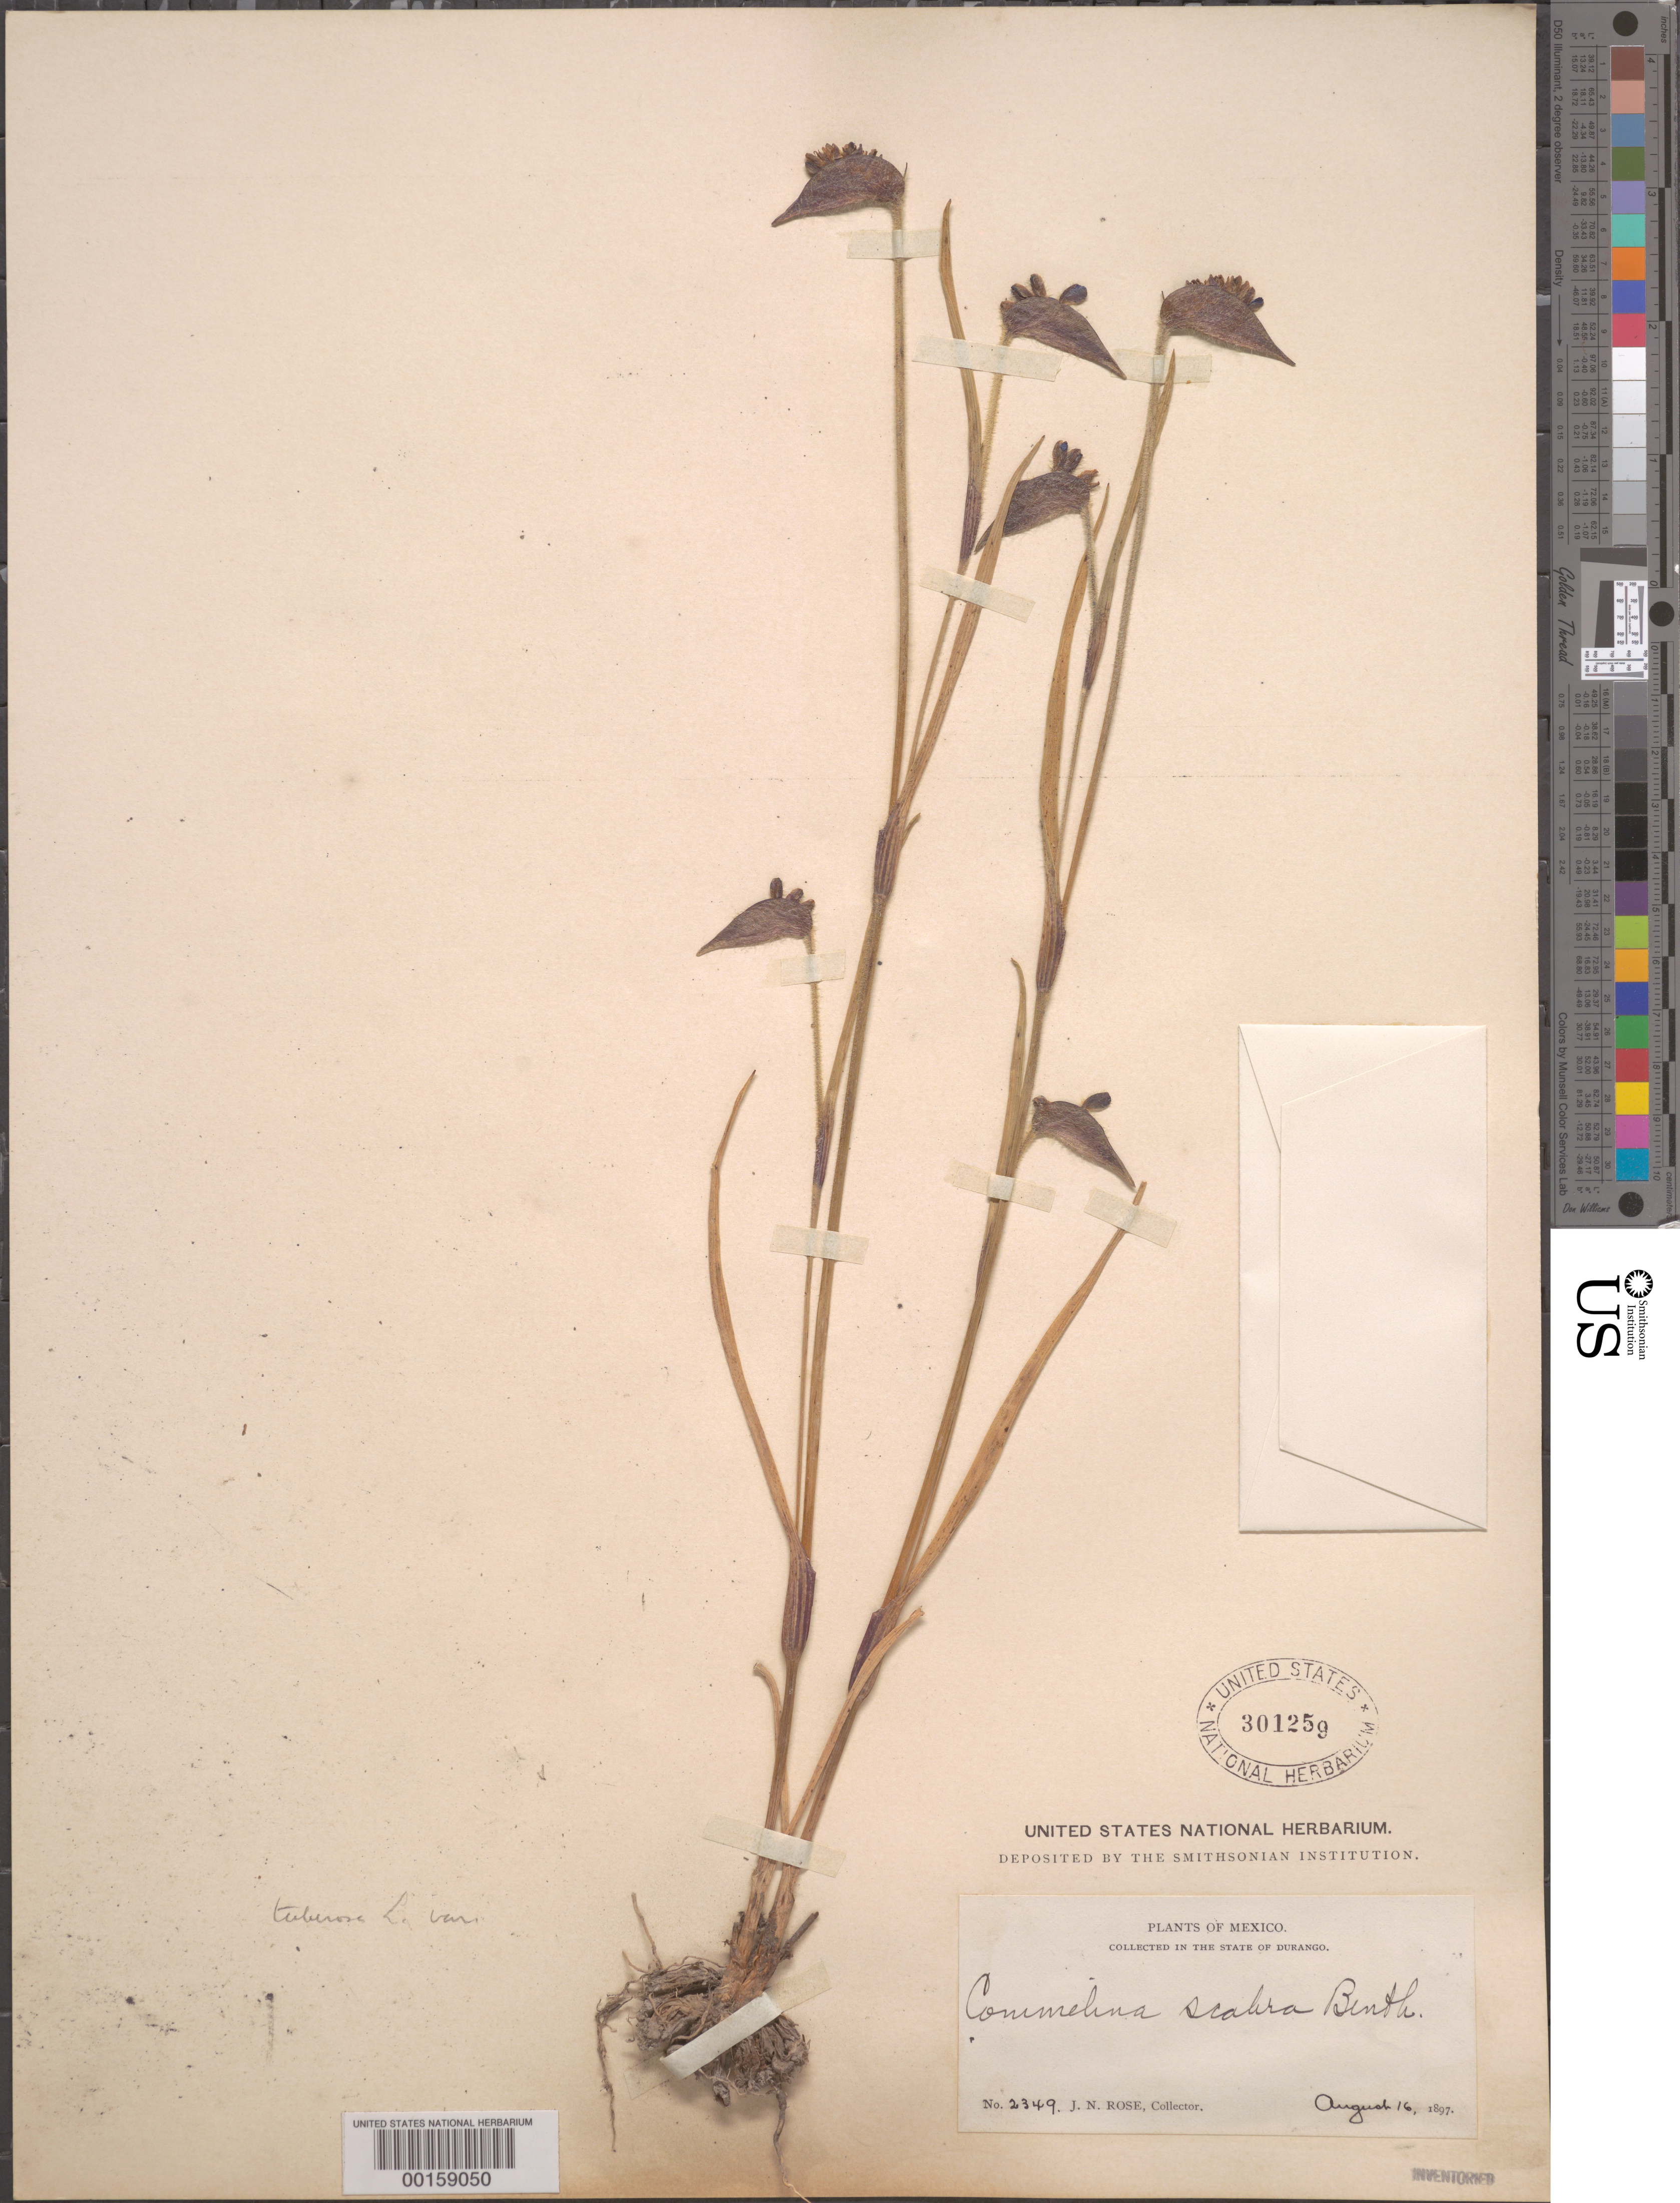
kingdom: Plantae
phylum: Tracheophyta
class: Liliopsida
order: Commelinales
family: Commelinaceae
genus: Commelina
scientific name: Commelina tuberosa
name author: L.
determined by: Faden, Robert B., (US), Smithsonian Institution - National Museum of Natural History (UNITED STATES)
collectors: J. N. Rose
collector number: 2349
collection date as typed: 16 Aug 1897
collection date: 1897-08-16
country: Mexico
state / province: Durango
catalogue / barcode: US 301259